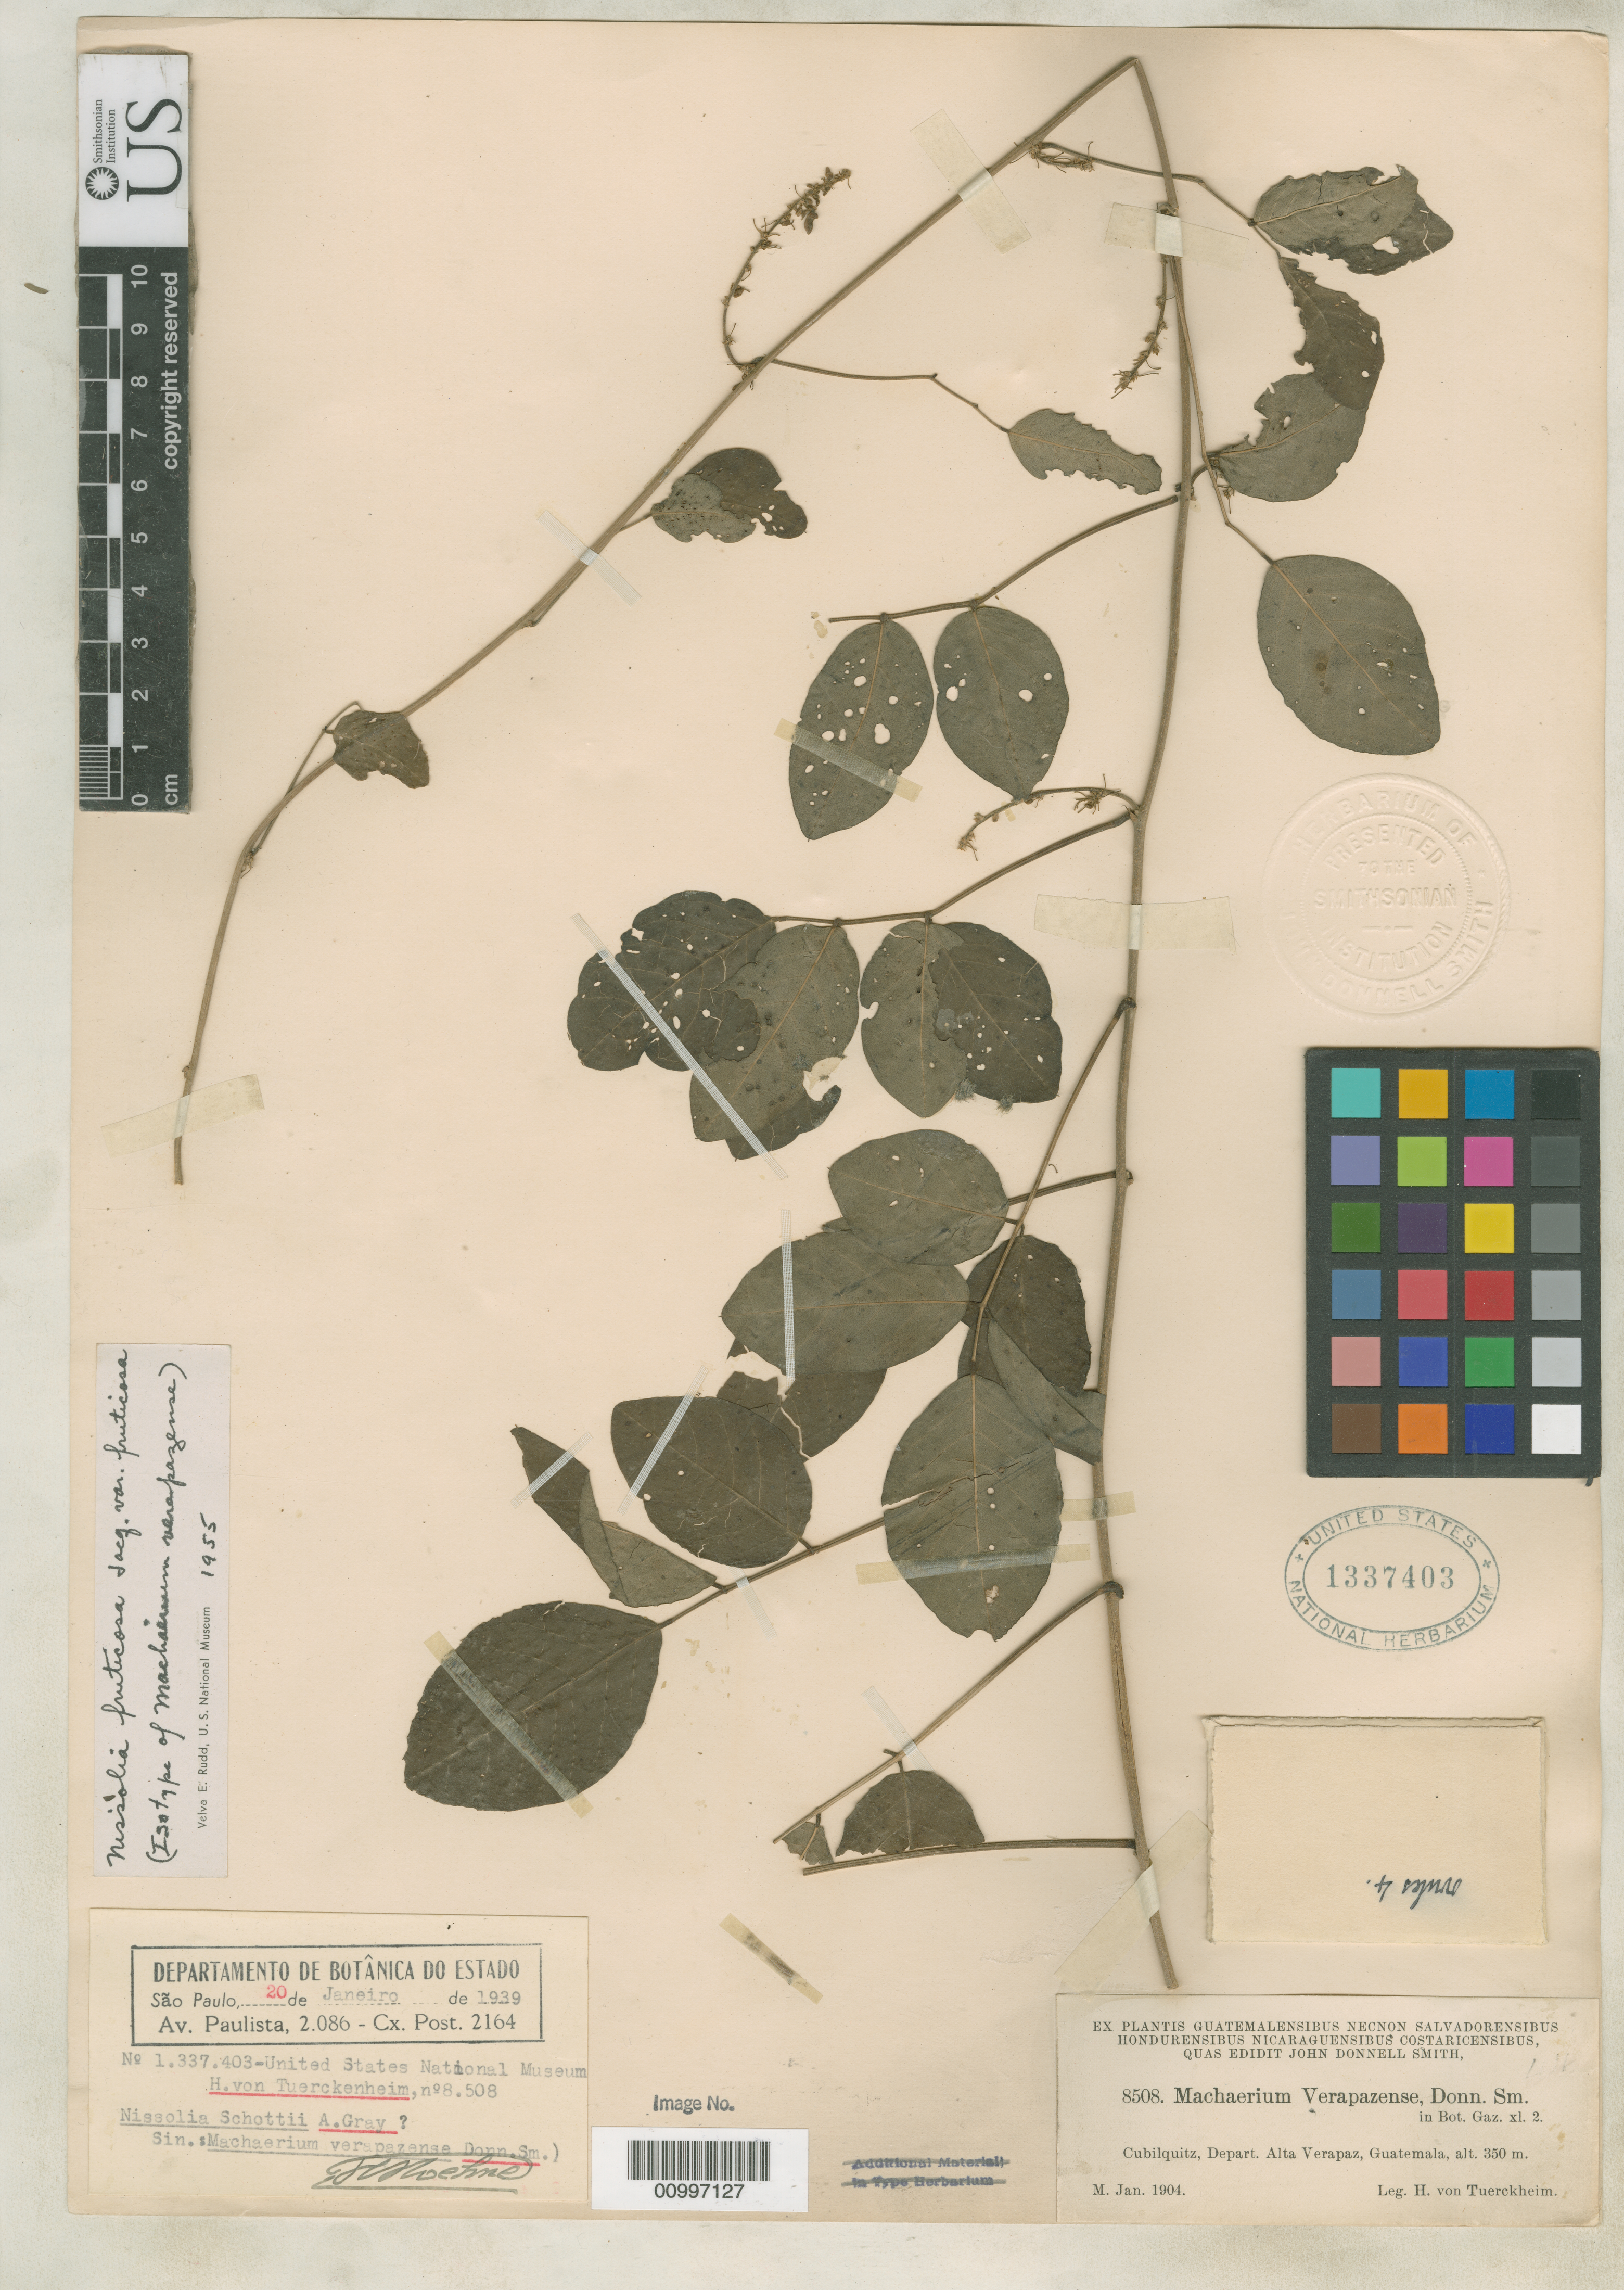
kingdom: Plantae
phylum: Tracheophyta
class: Magnoliopsida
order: Fabales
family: Fabaceae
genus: Machaerium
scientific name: Machaerium verapazense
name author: Donn. Sm.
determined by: Rudd, V. E.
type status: Type Collection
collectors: H. von Türckheim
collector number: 8508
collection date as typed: Jan 1904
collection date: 1904-01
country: Guatemala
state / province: Alta Verapaz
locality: Cubilquitz.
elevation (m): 350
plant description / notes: One of two sheets (USNH 1337403, 1337404) ex John Donnell Smith herbarium; this sheet annotated "isotype" by V.E. Rudd (1955).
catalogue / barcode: US 1337403